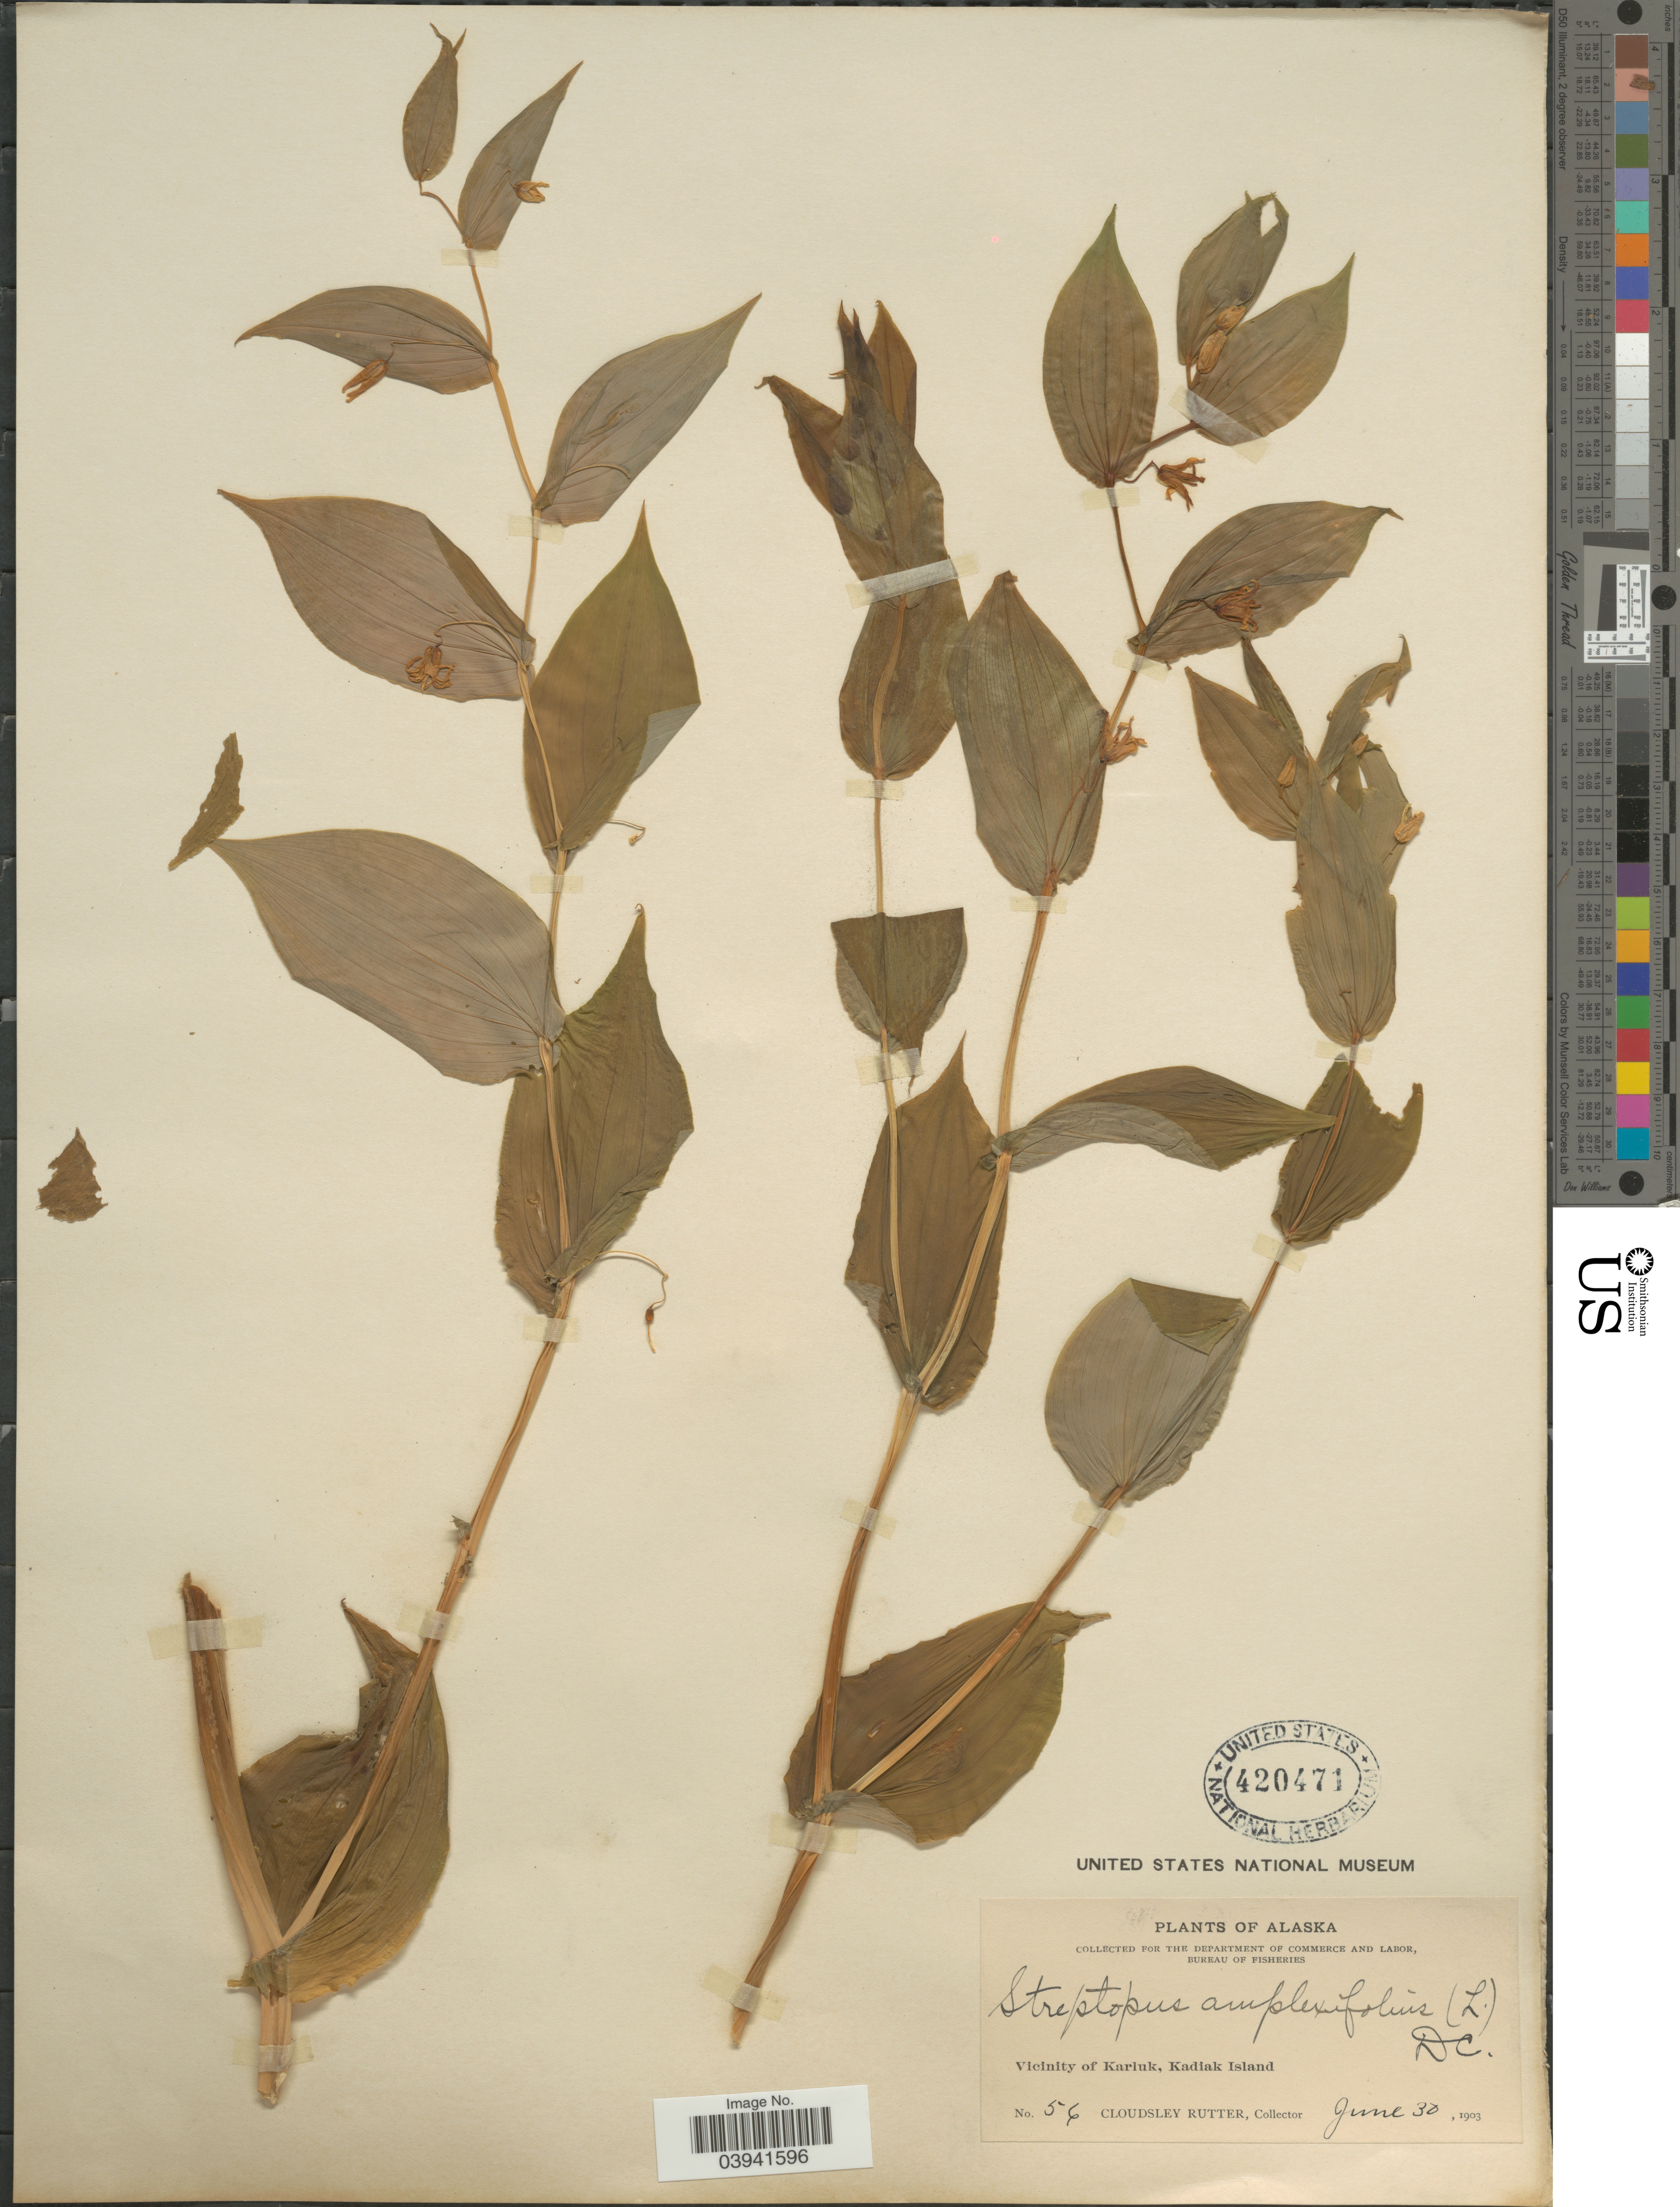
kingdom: Plantae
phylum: Tracheophyta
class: Liliopsida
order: Liliales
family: Liliaceae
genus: Streptopus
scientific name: Streptopus amplexifolius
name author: (L.) DC.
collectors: C. Rutter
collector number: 56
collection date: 1903-06-30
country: United States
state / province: Alaska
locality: Vicinity of Karluk, Kadiak Island.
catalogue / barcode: US 420471